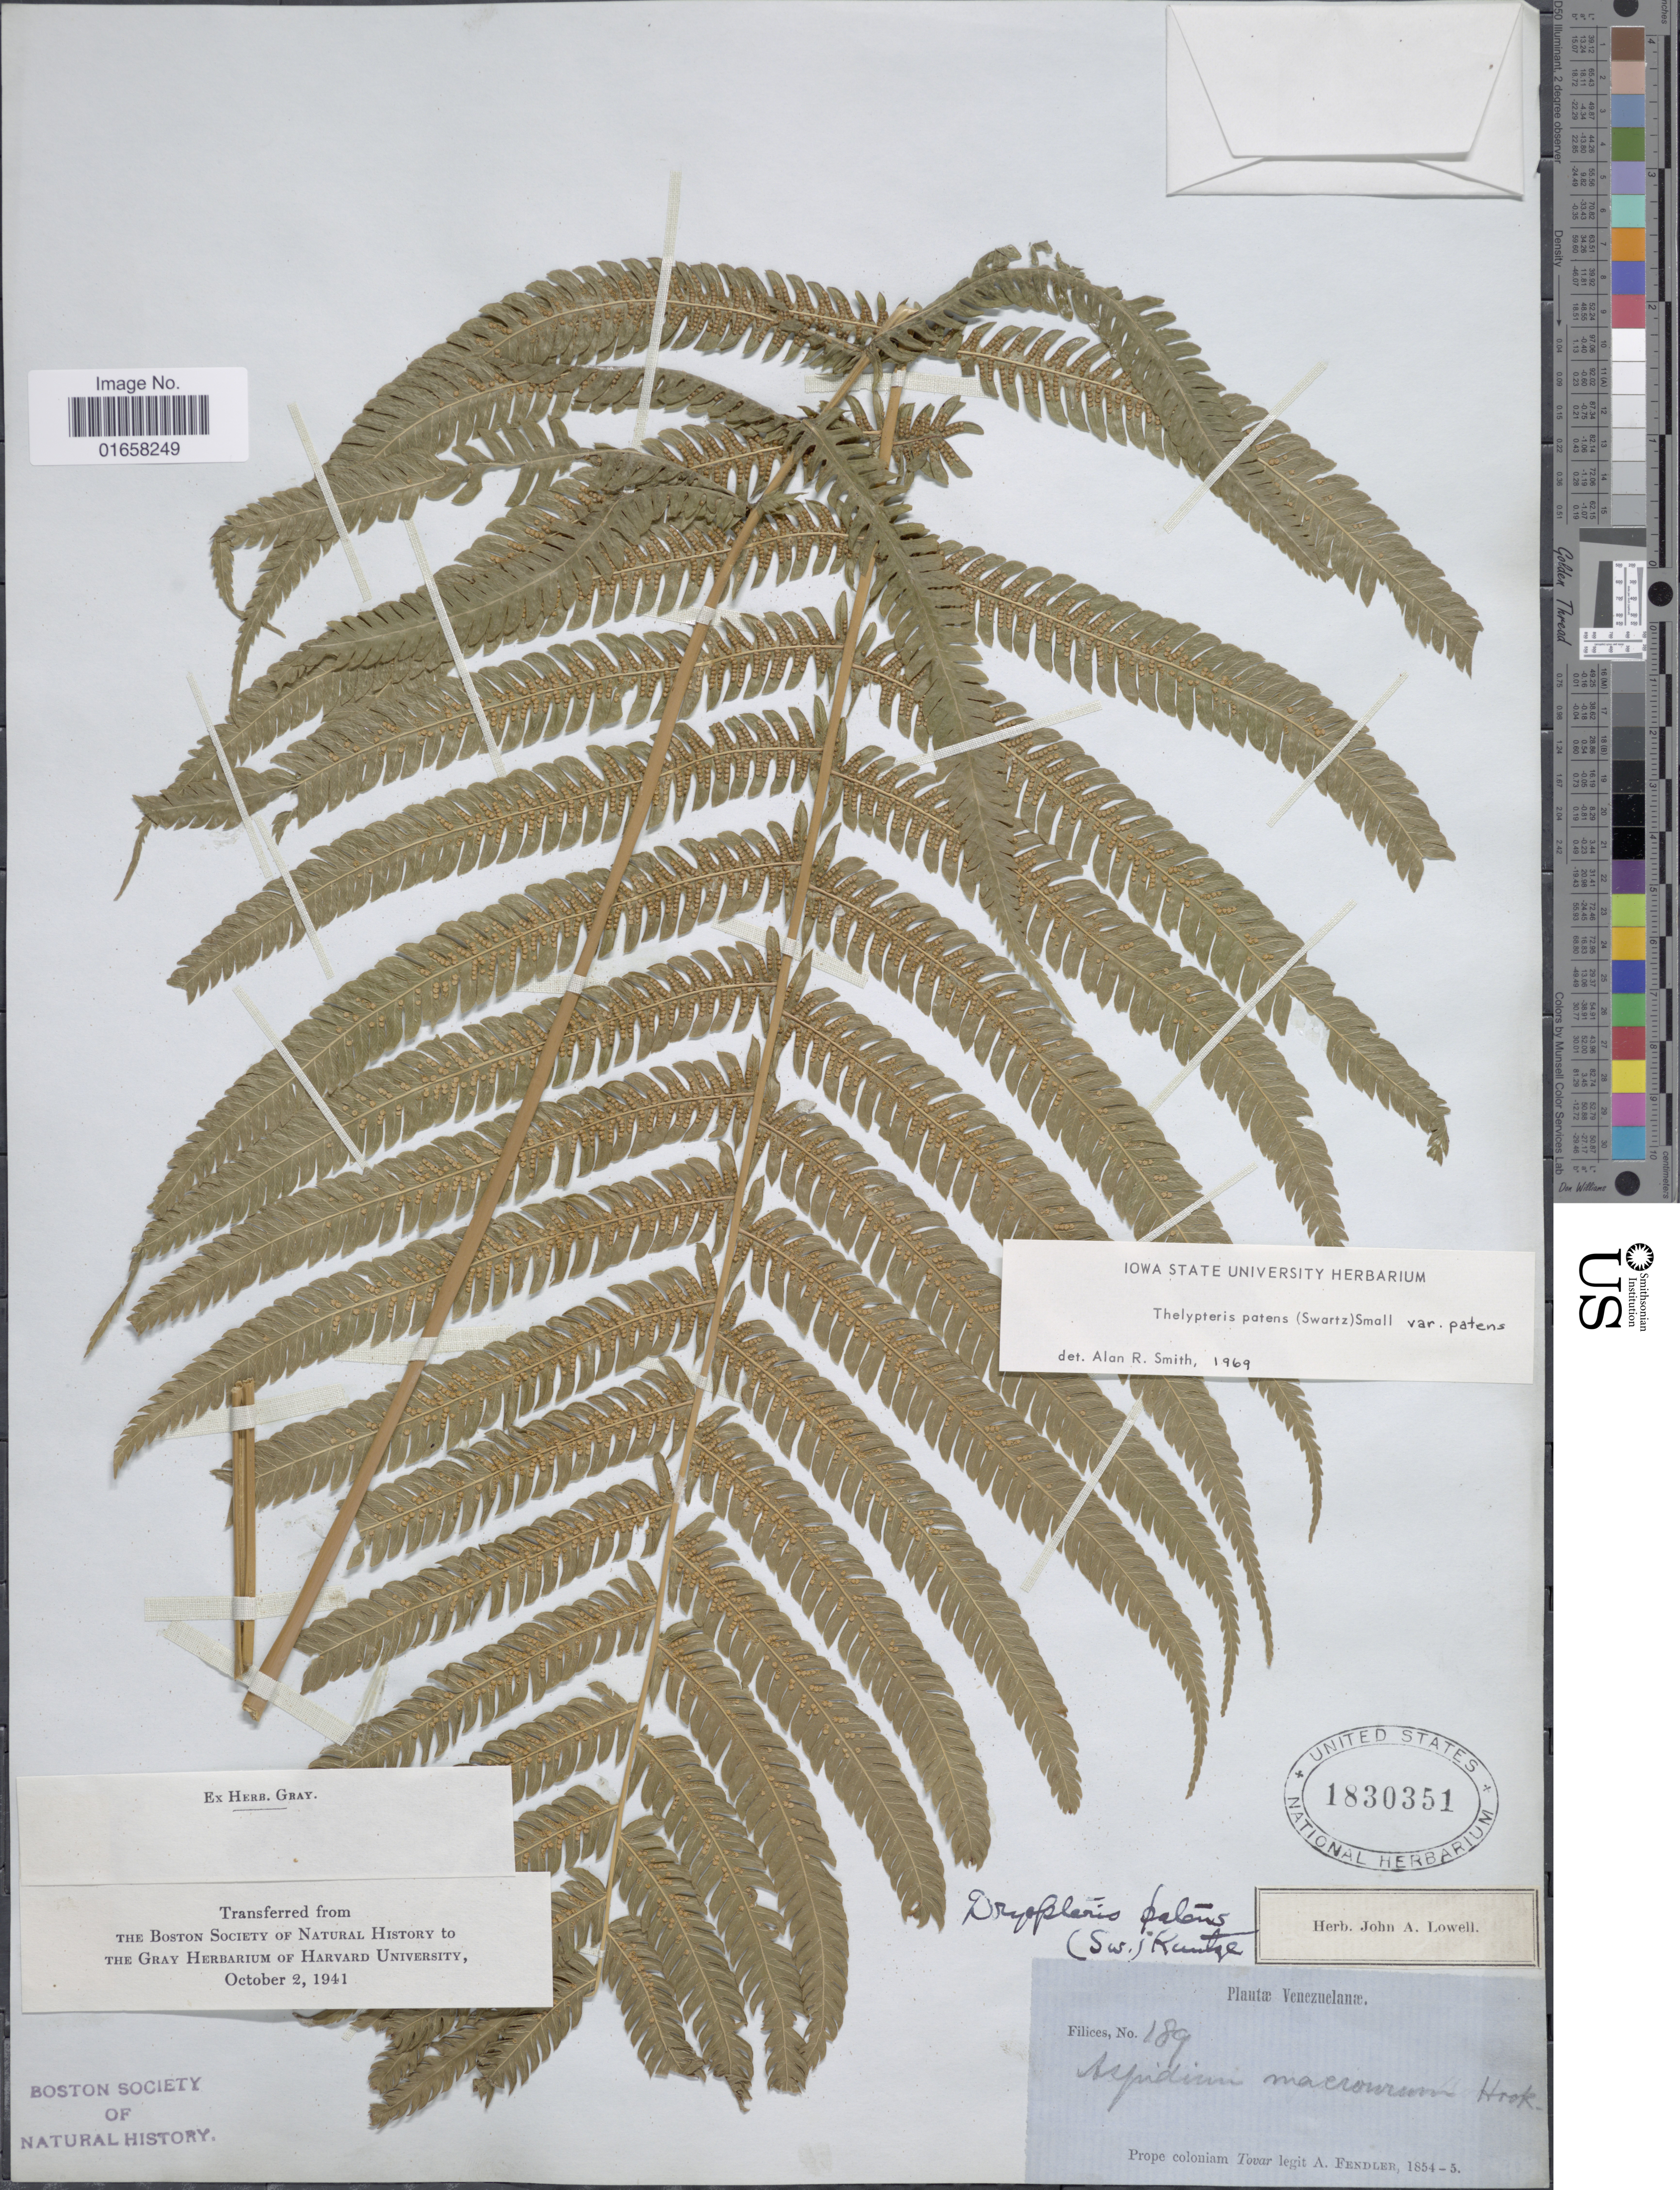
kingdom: Plantae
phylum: Tracheophyta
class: Polypodiopsida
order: Polypodiales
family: Thelypteridaceae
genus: Christella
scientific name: Christella patens var. patens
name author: (Sw.) Holttum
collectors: A. Fendler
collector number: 189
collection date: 1854/1855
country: Venezuela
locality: Prope coloniam Tovar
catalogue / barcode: US 1830351